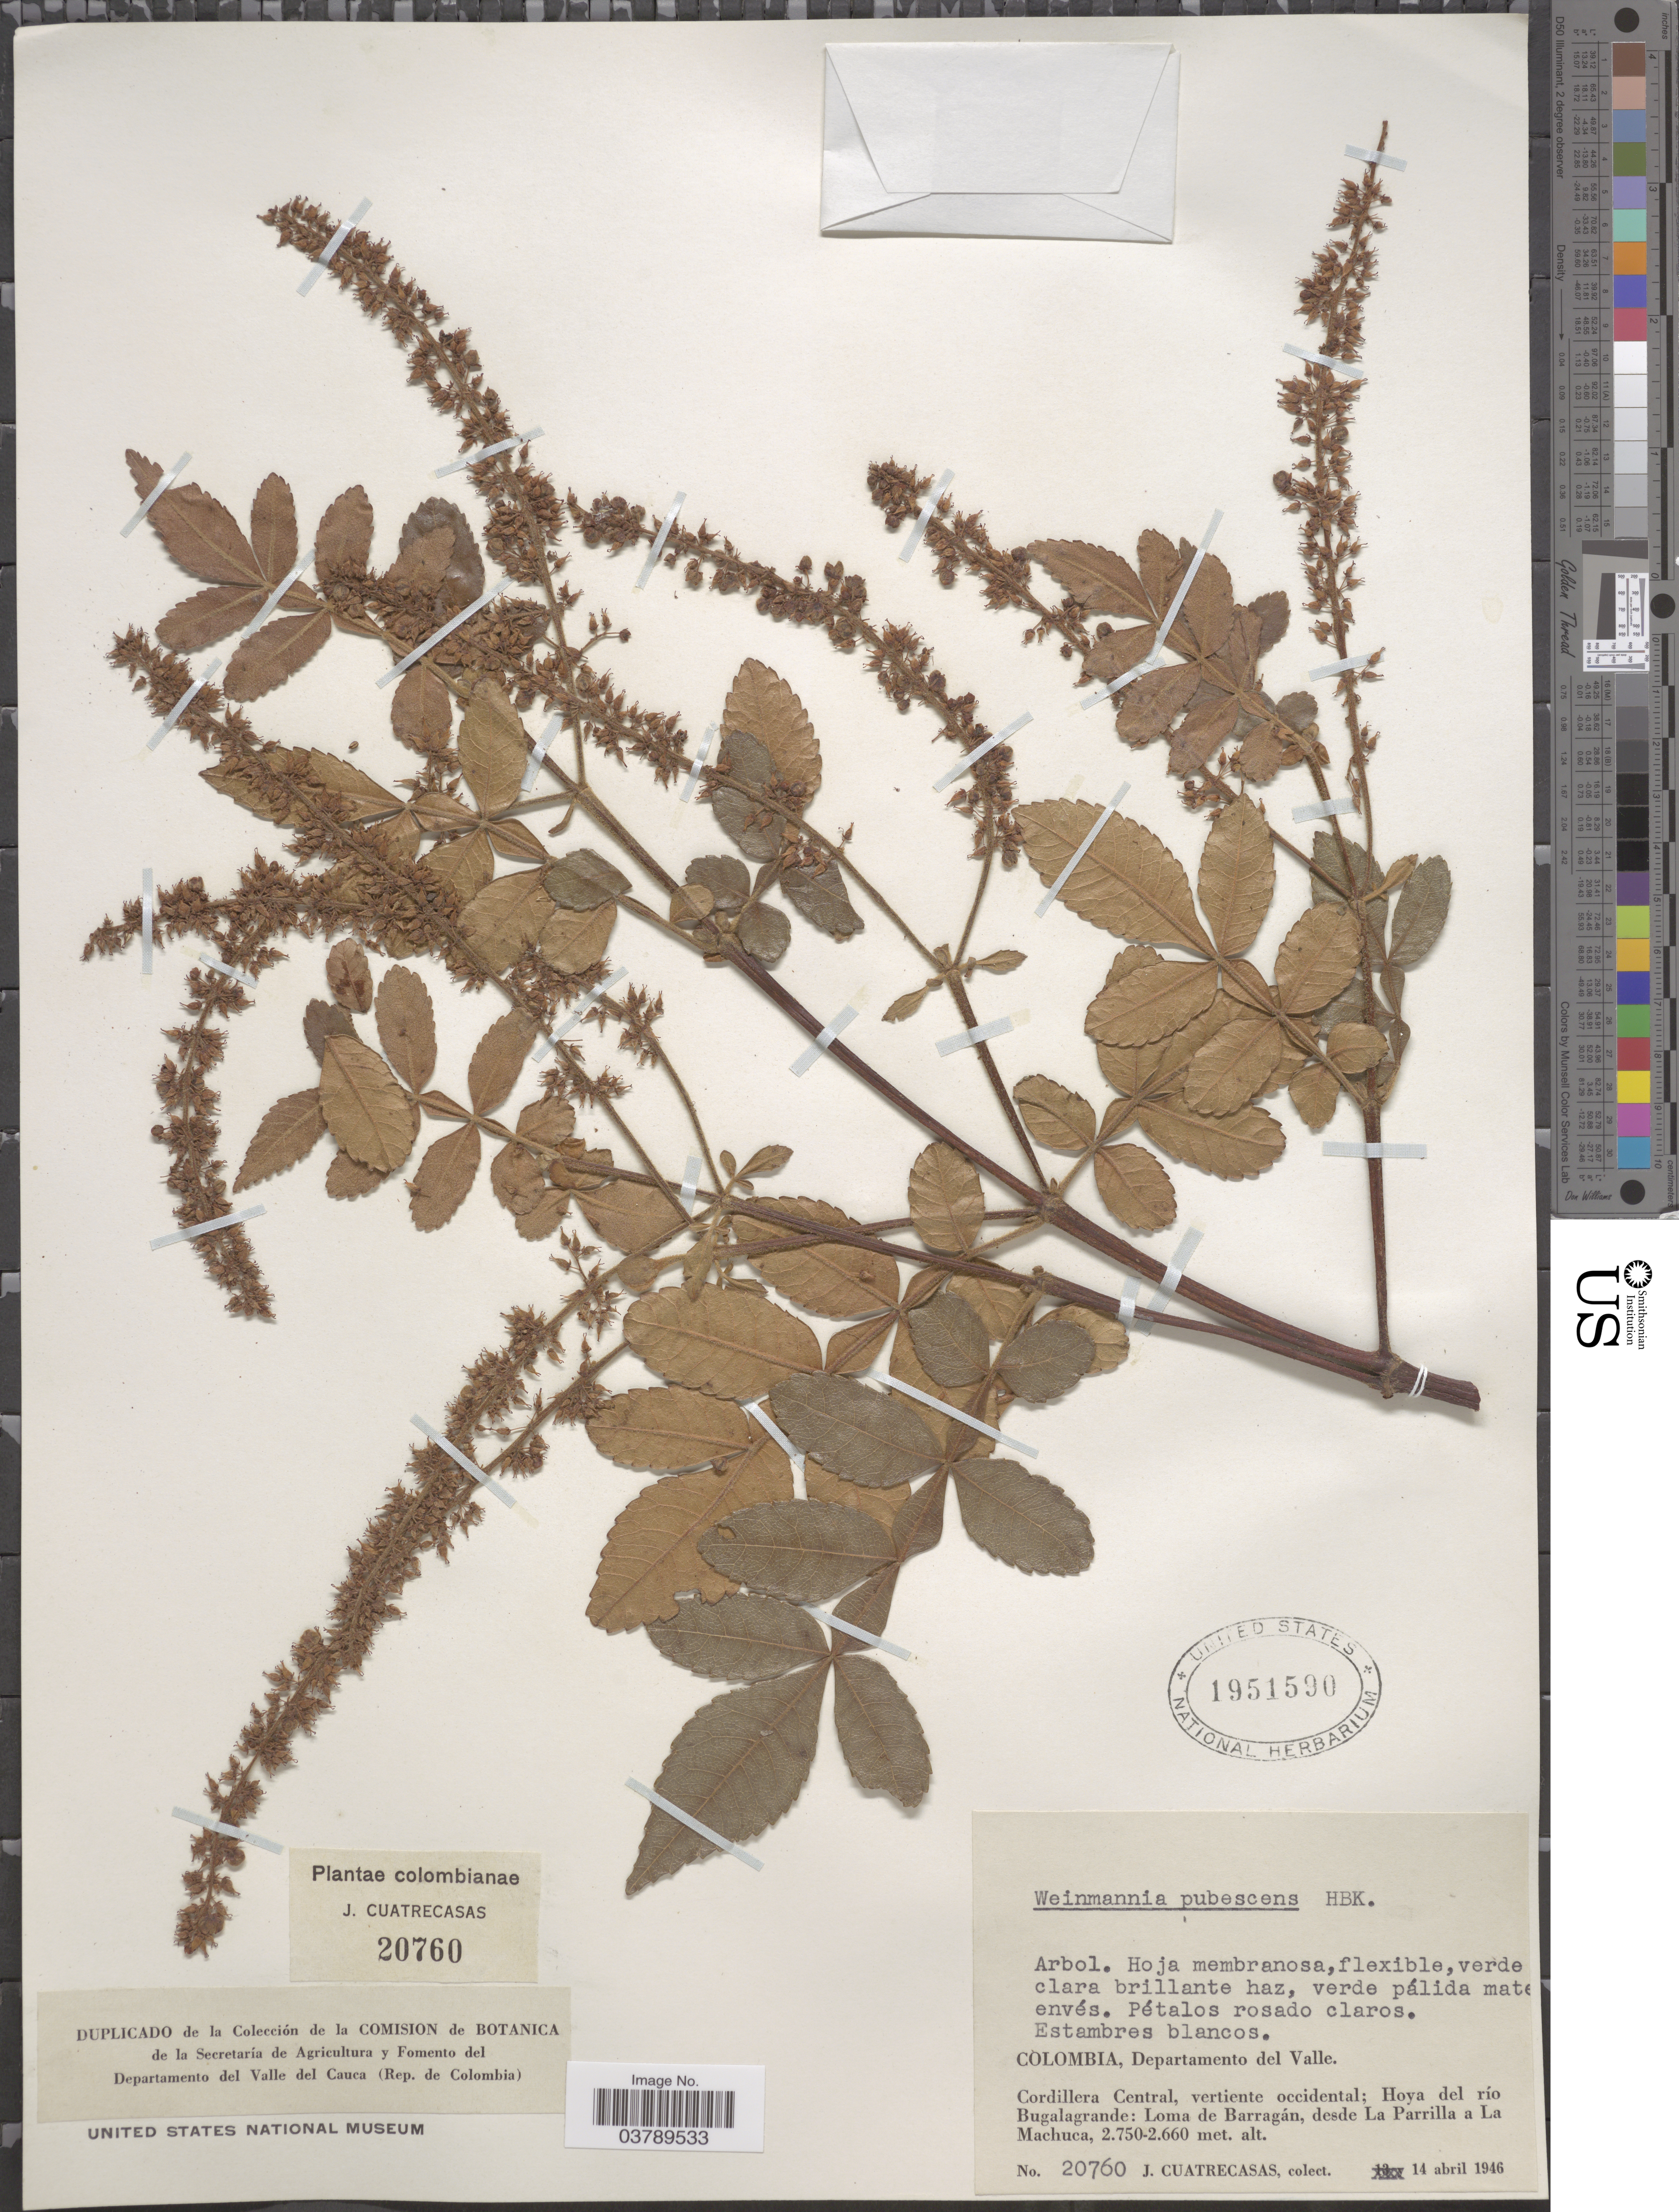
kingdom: Plantae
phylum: Tracheophyta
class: Magnoliopsida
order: Oxalidales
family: Cunoniaceae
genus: Weinmannia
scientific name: Weinmannia pubescens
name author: Kunth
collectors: J. Cuatrecasas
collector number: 20760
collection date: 1946-04-14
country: Colombia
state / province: Valle del Cauca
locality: Departamento del Valle. Cordillera Central, vertiente occidental; Hoya del río Bugalagrande: Loma de Barragán, desde La Parilla a La Machuca.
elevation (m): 2660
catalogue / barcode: US 1951590